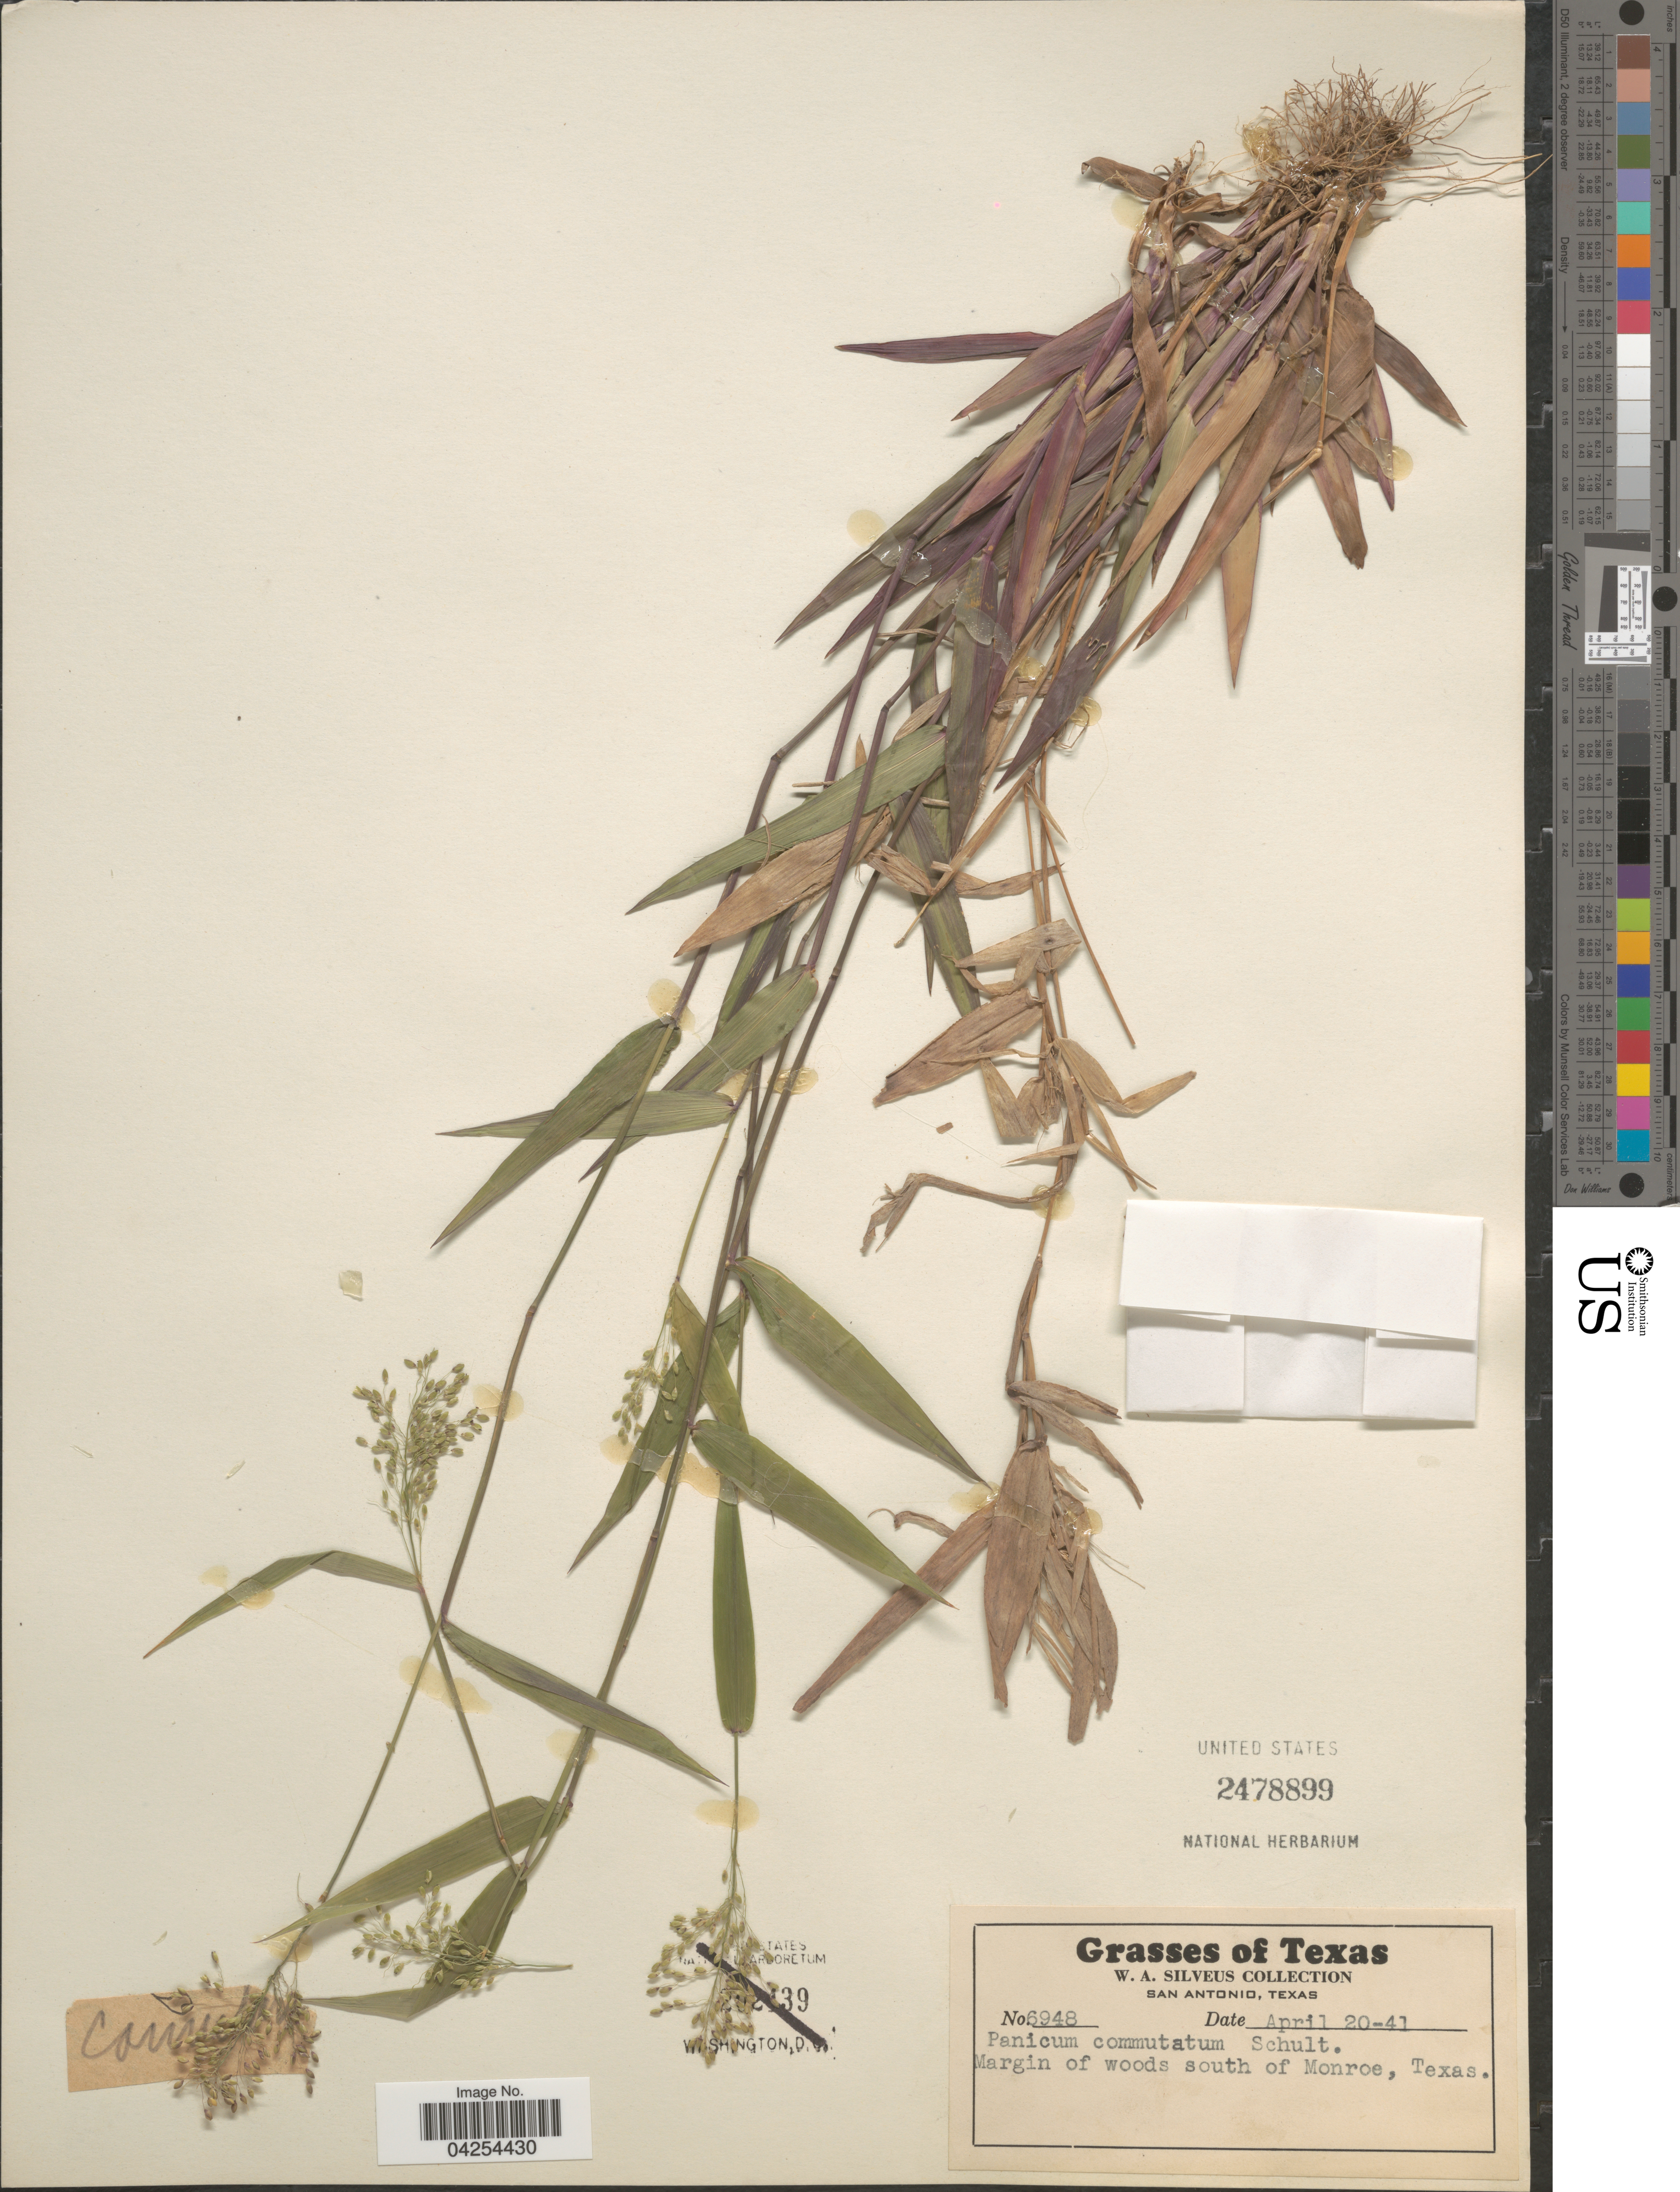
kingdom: Plantae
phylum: Tracheophyta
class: Liliopsida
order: Poales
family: Poaceae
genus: Dichanthelium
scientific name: Dichanthelium commutatum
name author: (Schult.) Gould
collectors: W. Silveus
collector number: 6948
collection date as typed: Transcribed d/m/y: 20/4/41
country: United States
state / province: Texas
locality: Margin of woods south of Monroe.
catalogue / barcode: US 2478899